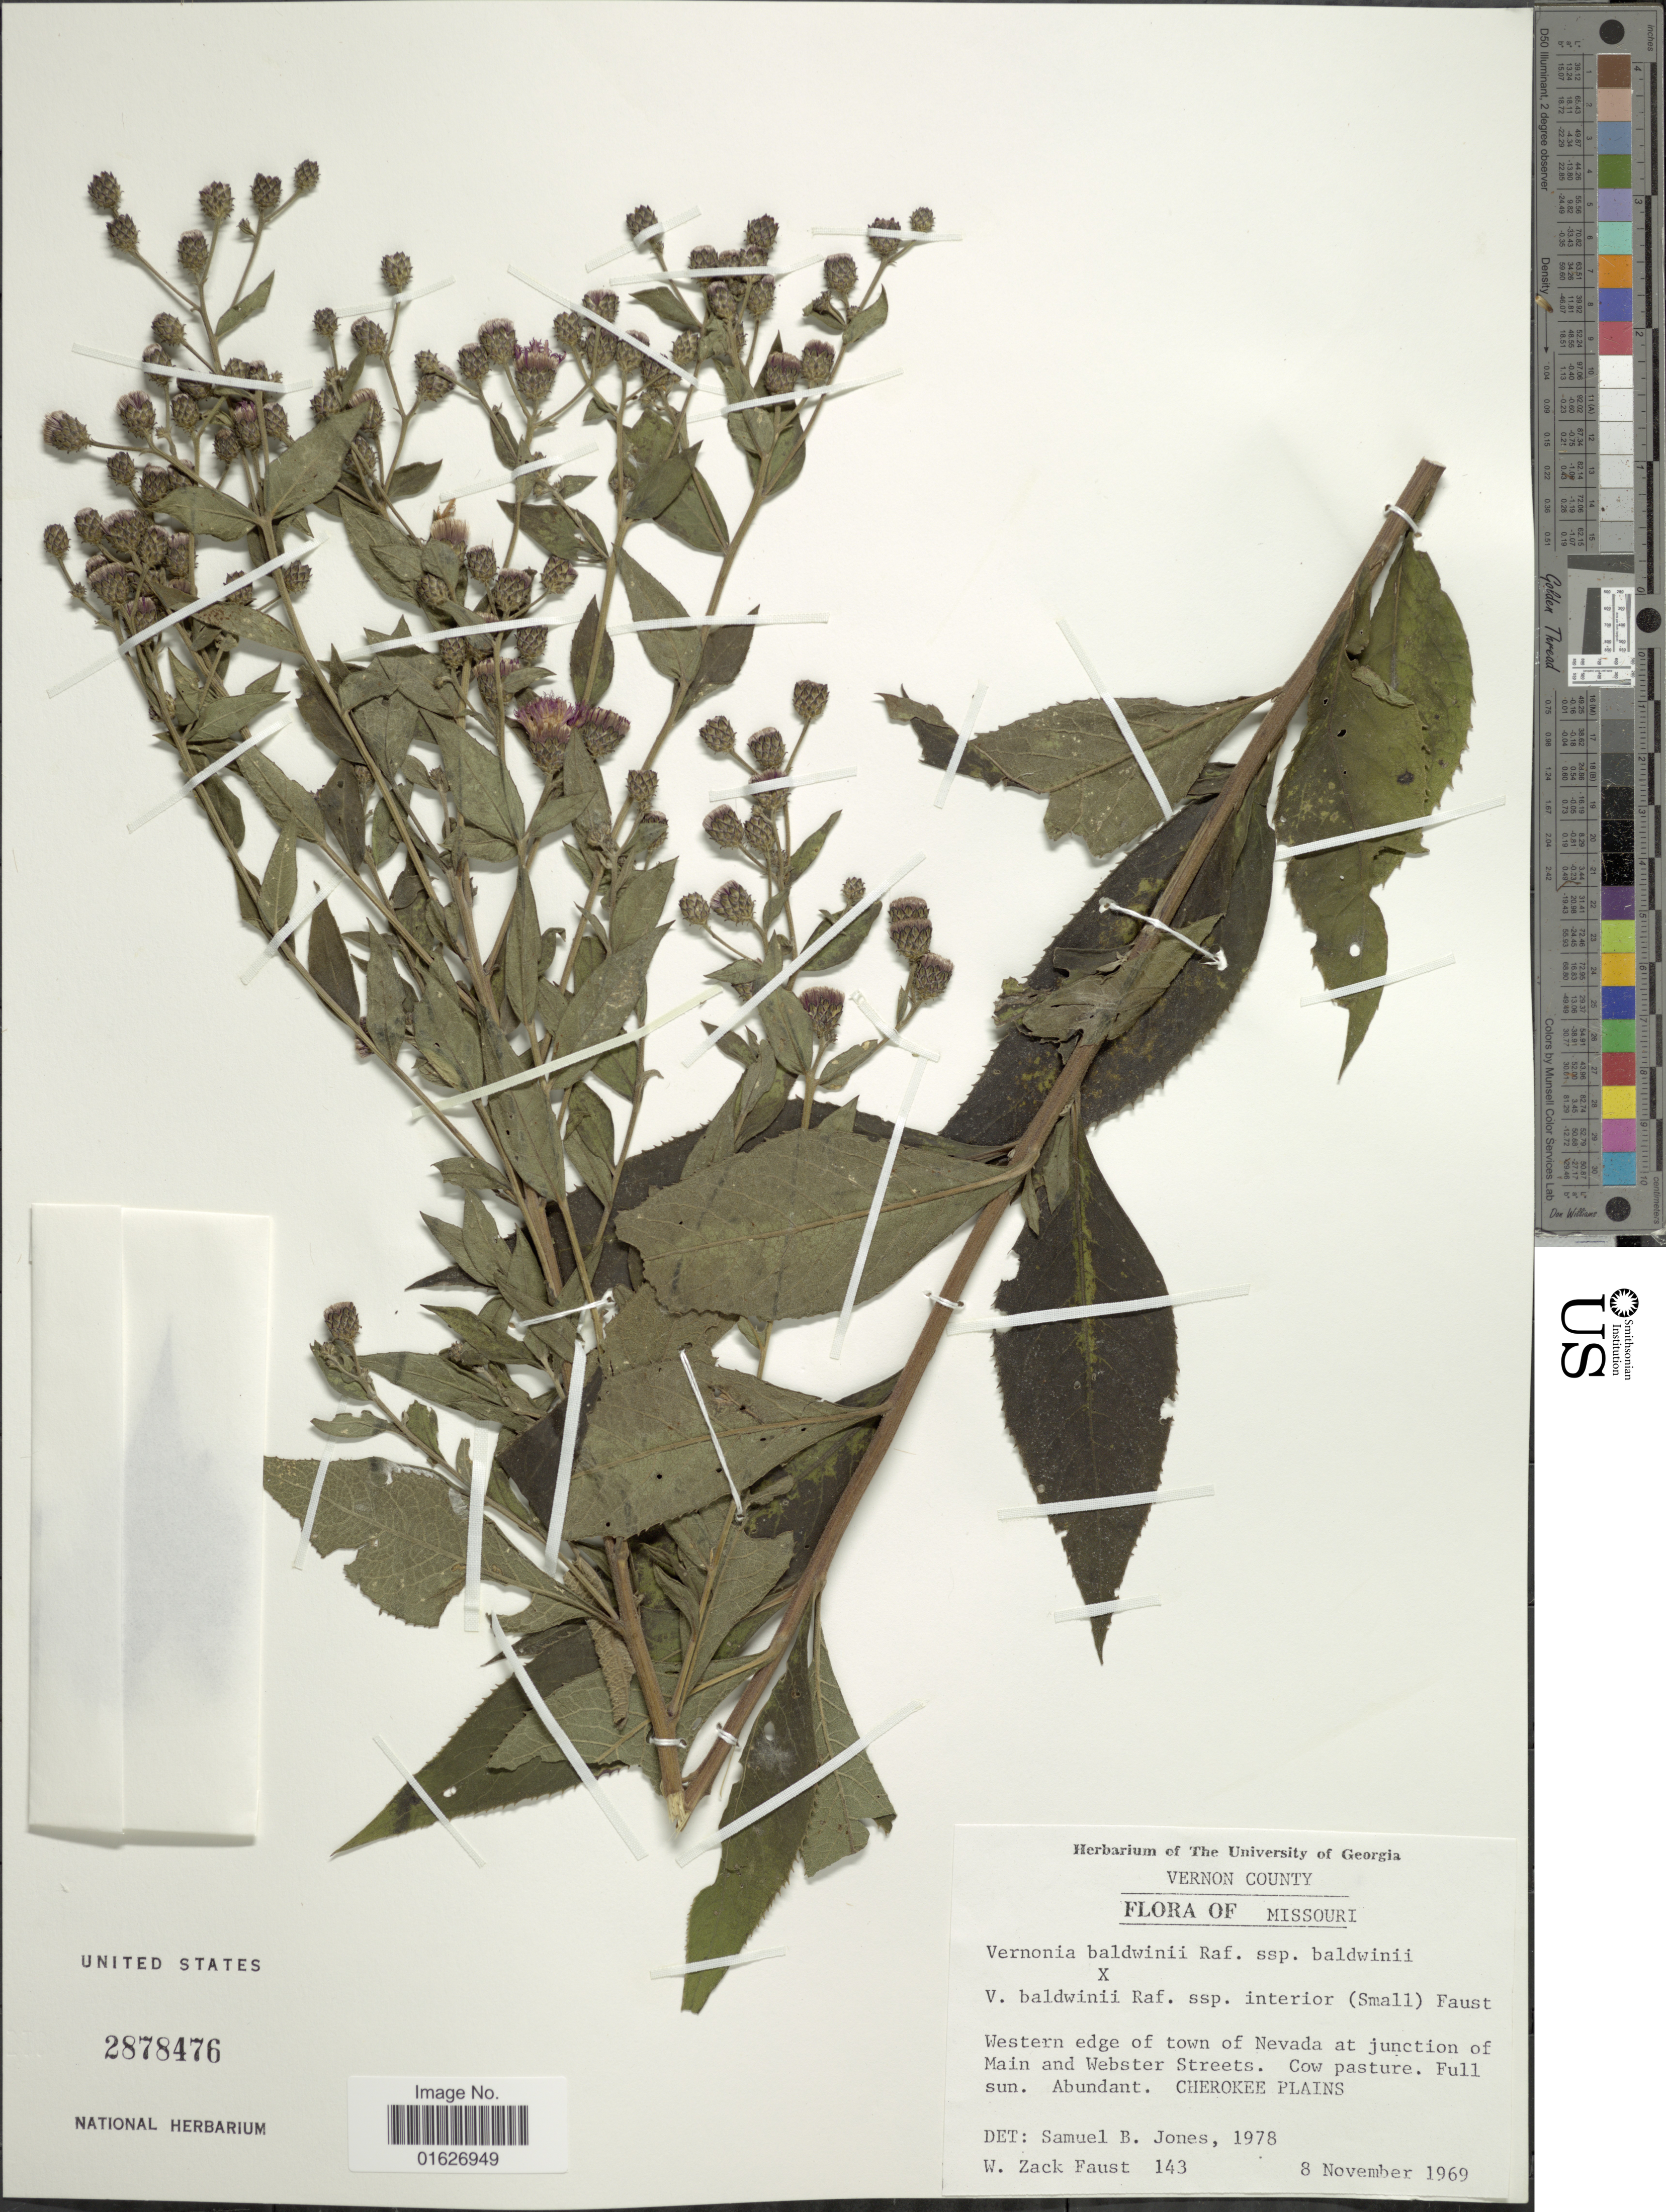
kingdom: Plantae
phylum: Tracheophyta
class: Magnoliopsida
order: Asterales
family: Asteraceae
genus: Vernonia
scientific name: Vernonia baldwinii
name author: Torr.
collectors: W. Faust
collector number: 143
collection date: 1969-11-08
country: United States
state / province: Missouri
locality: Vernon County, western edge of town of Nevada at junction of Main and Webster Streets, Cherokee Plains.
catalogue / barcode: US 2878476